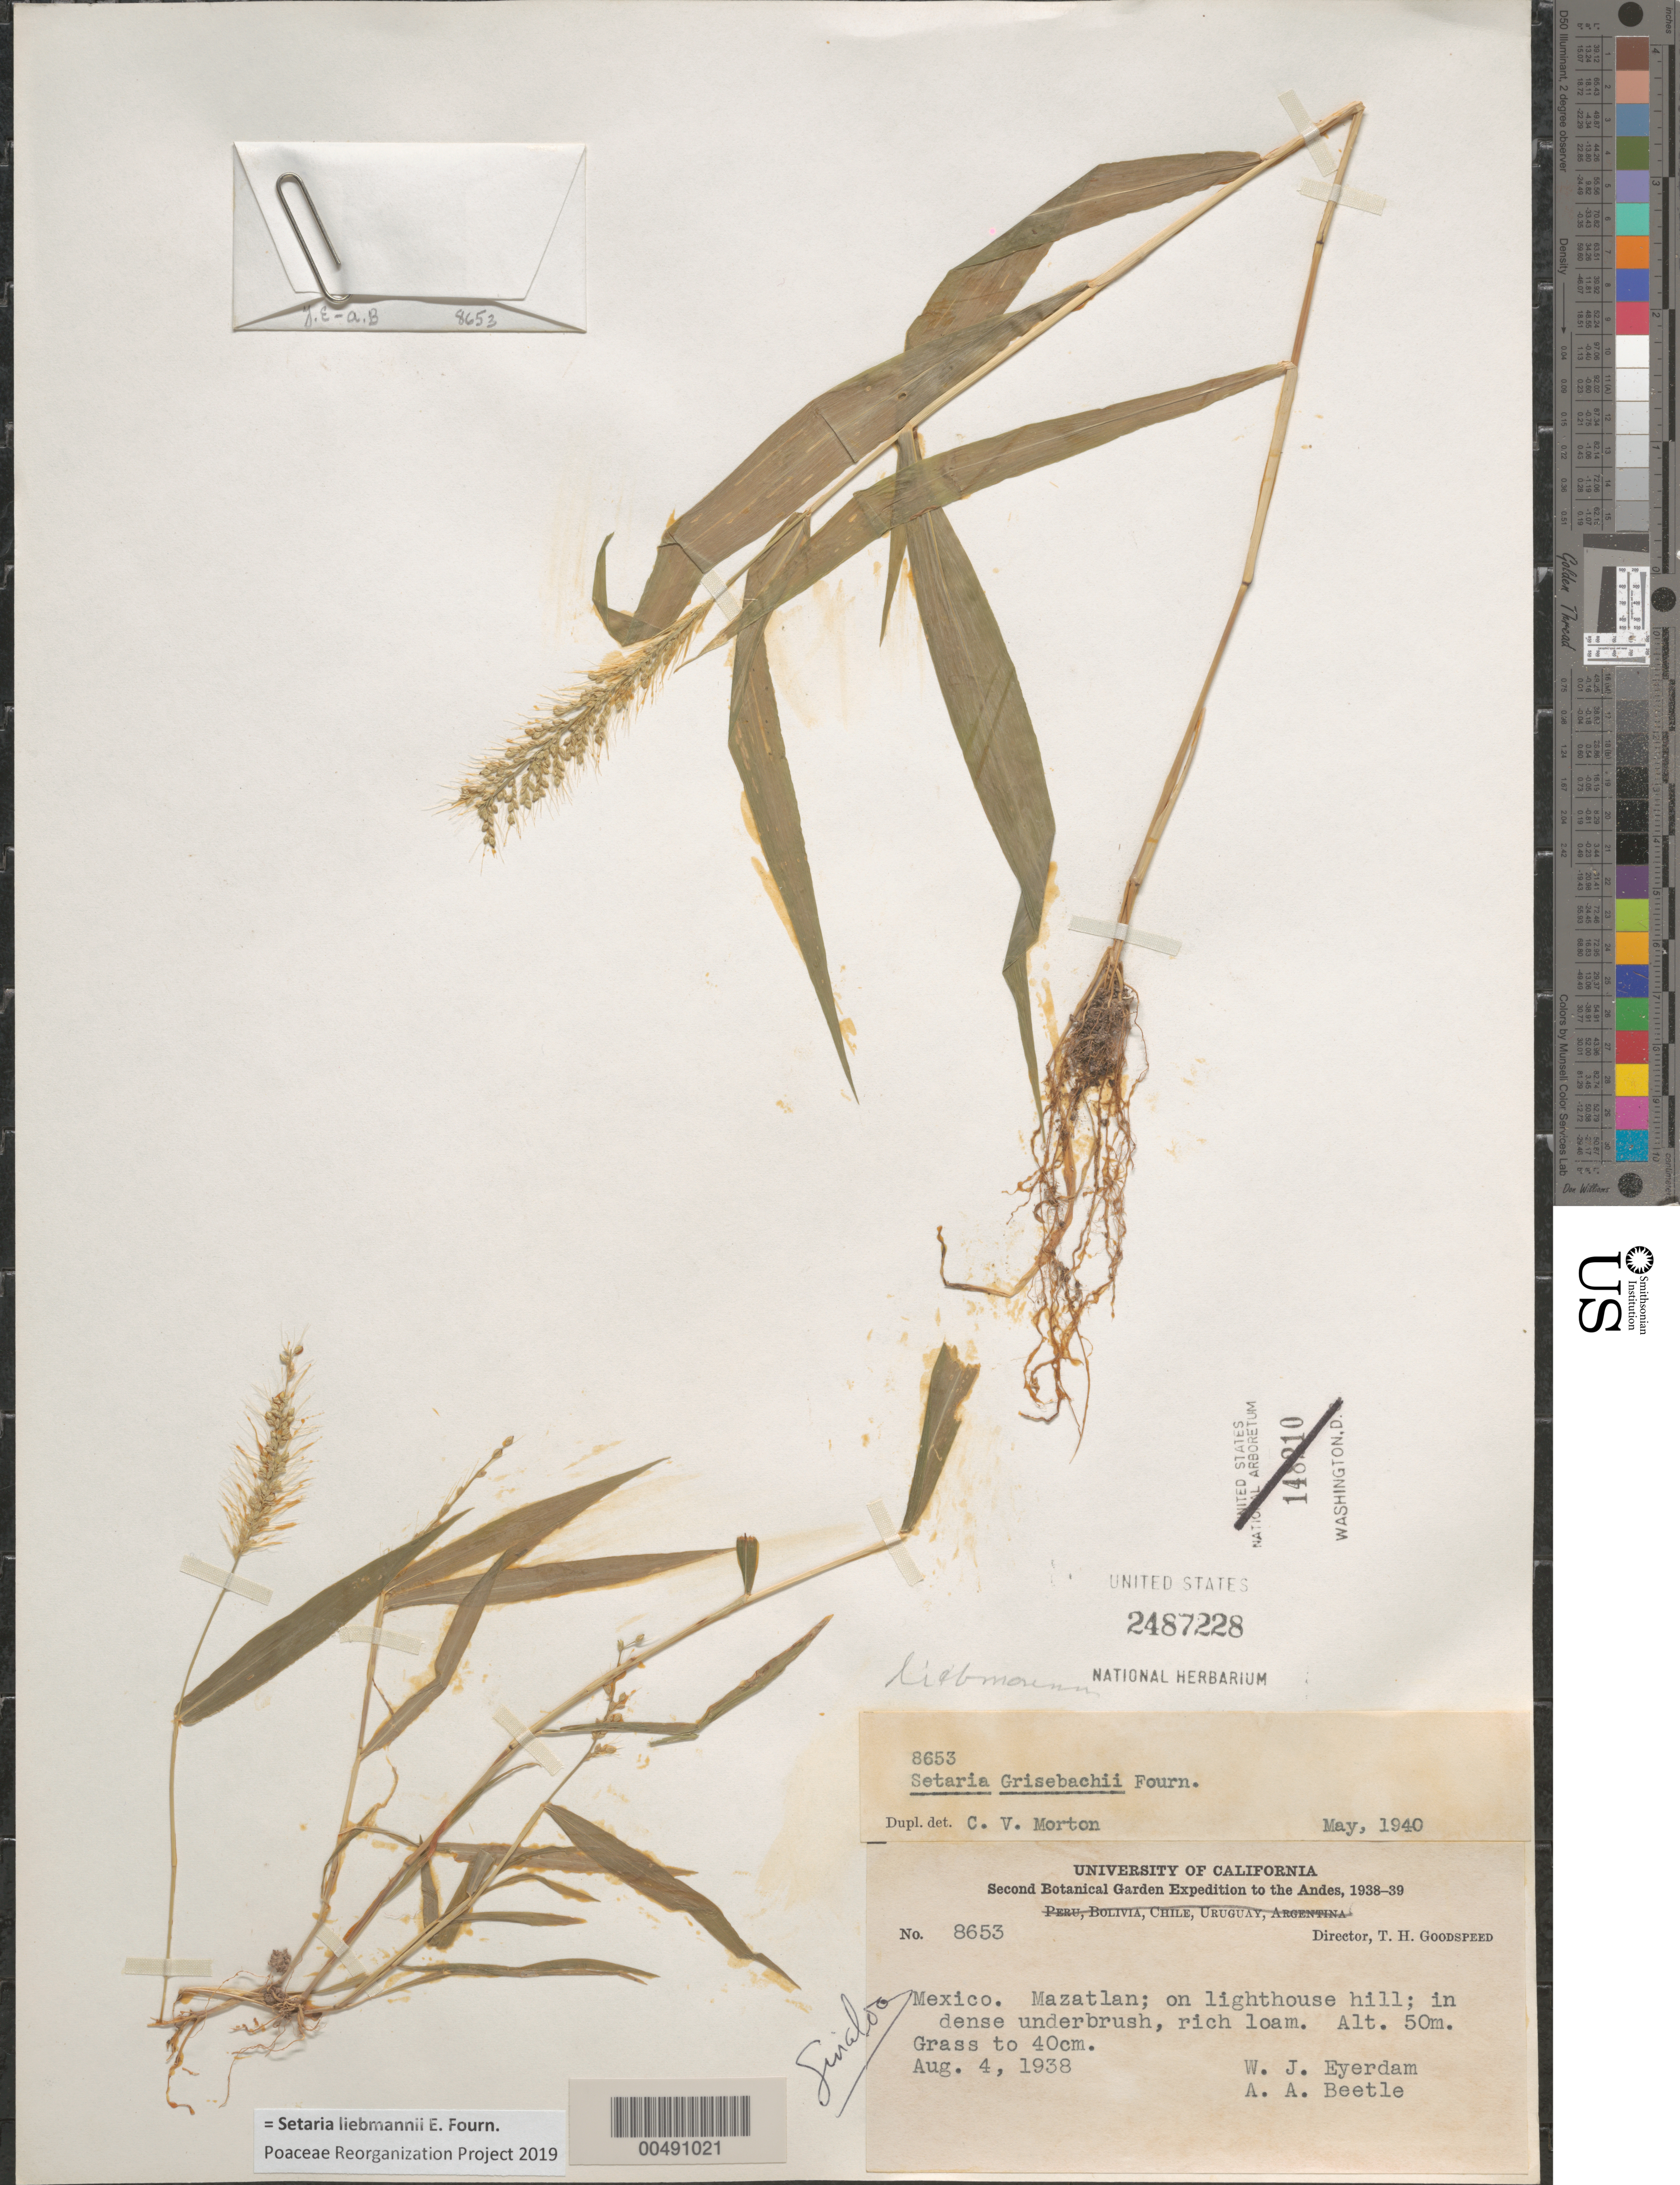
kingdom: Plantae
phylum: Tracheophyta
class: Liliopsida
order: Poales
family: Poaceae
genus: Setaria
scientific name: Setaria liebmannii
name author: E. Fourn.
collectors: W. J. Eyerdam & A. A. Beetle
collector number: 8653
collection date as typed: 4 Aug 1938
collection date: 1938-08-04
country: Mexico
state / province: Sinaloa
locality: Mazatlan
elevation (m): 50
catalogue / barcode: US 2487228